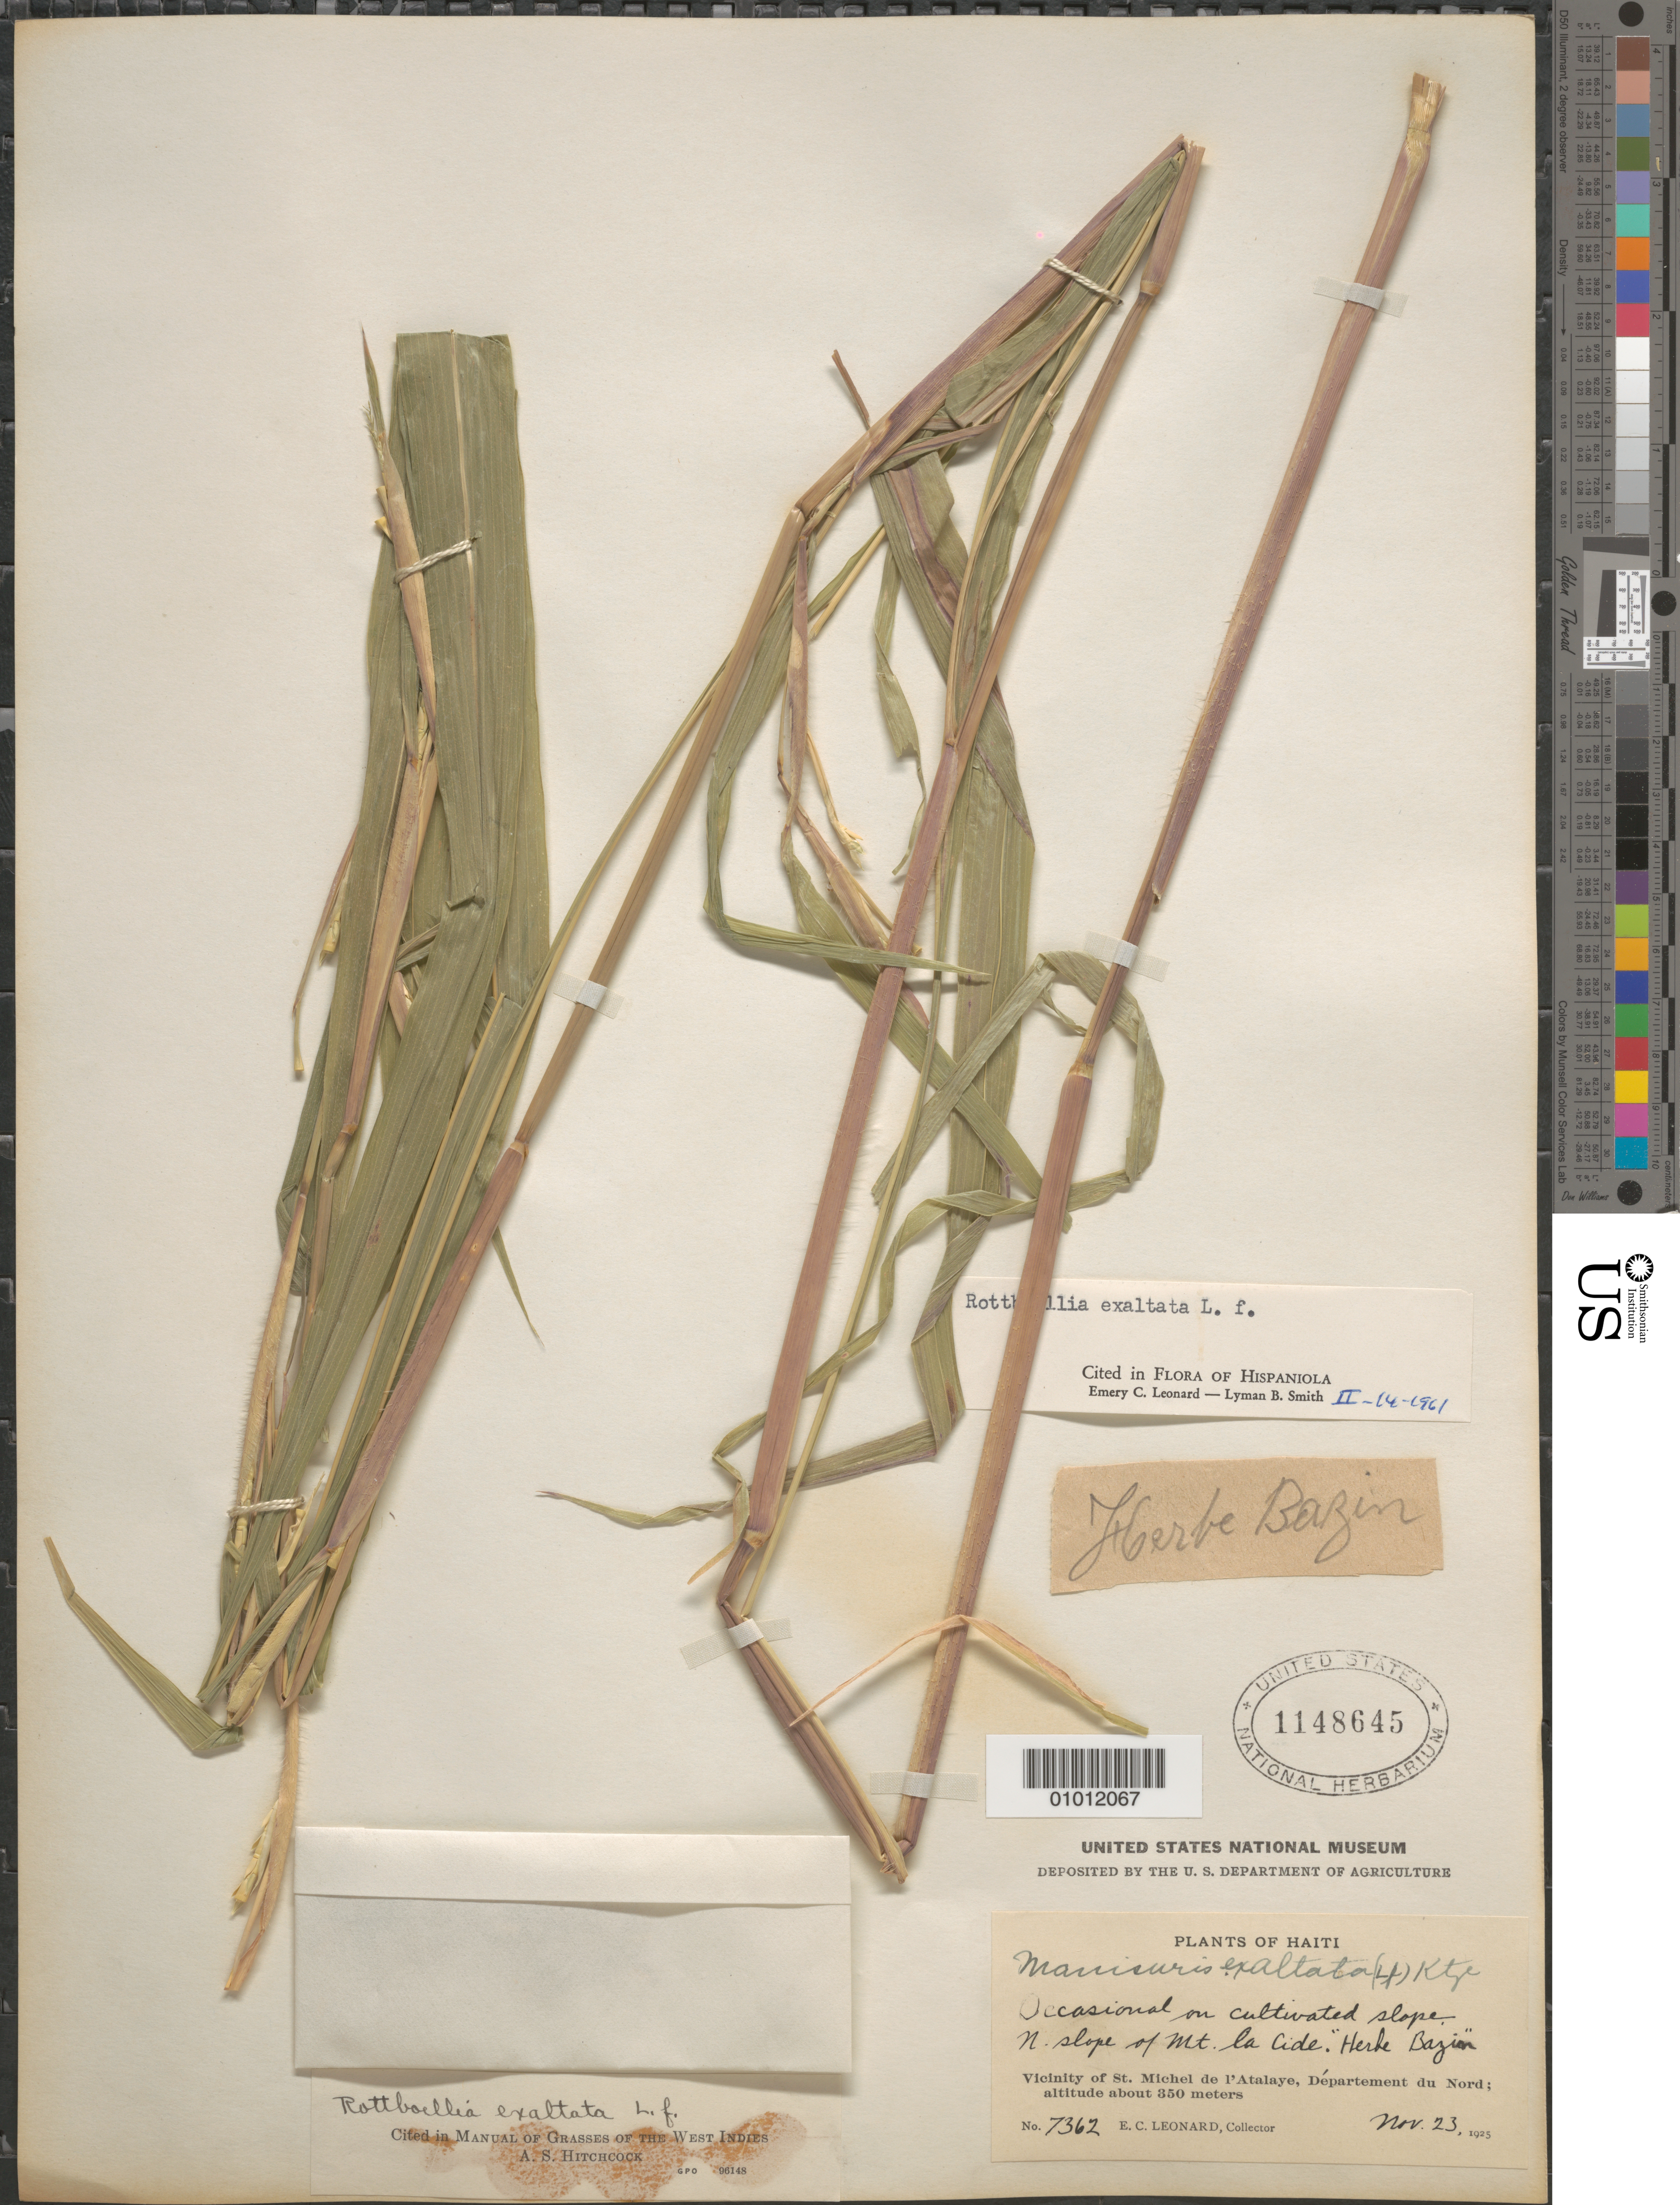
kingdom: Plantae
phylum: Tracheophyta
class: Liliopsida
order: Poales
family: Poaceae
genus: Rottboellia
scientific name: Rottboellia cochinchinensis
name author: (Lour.) Clayton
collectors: E. C. Leonard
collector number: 7362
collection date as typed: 23 Nov 1925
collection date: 1925-11-23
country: Haiti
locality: Vic. of St. Michel de l'Atalaye, Dept. du Nord, N slope of Mt. La Cide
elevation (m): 350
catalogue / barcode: US 1148645